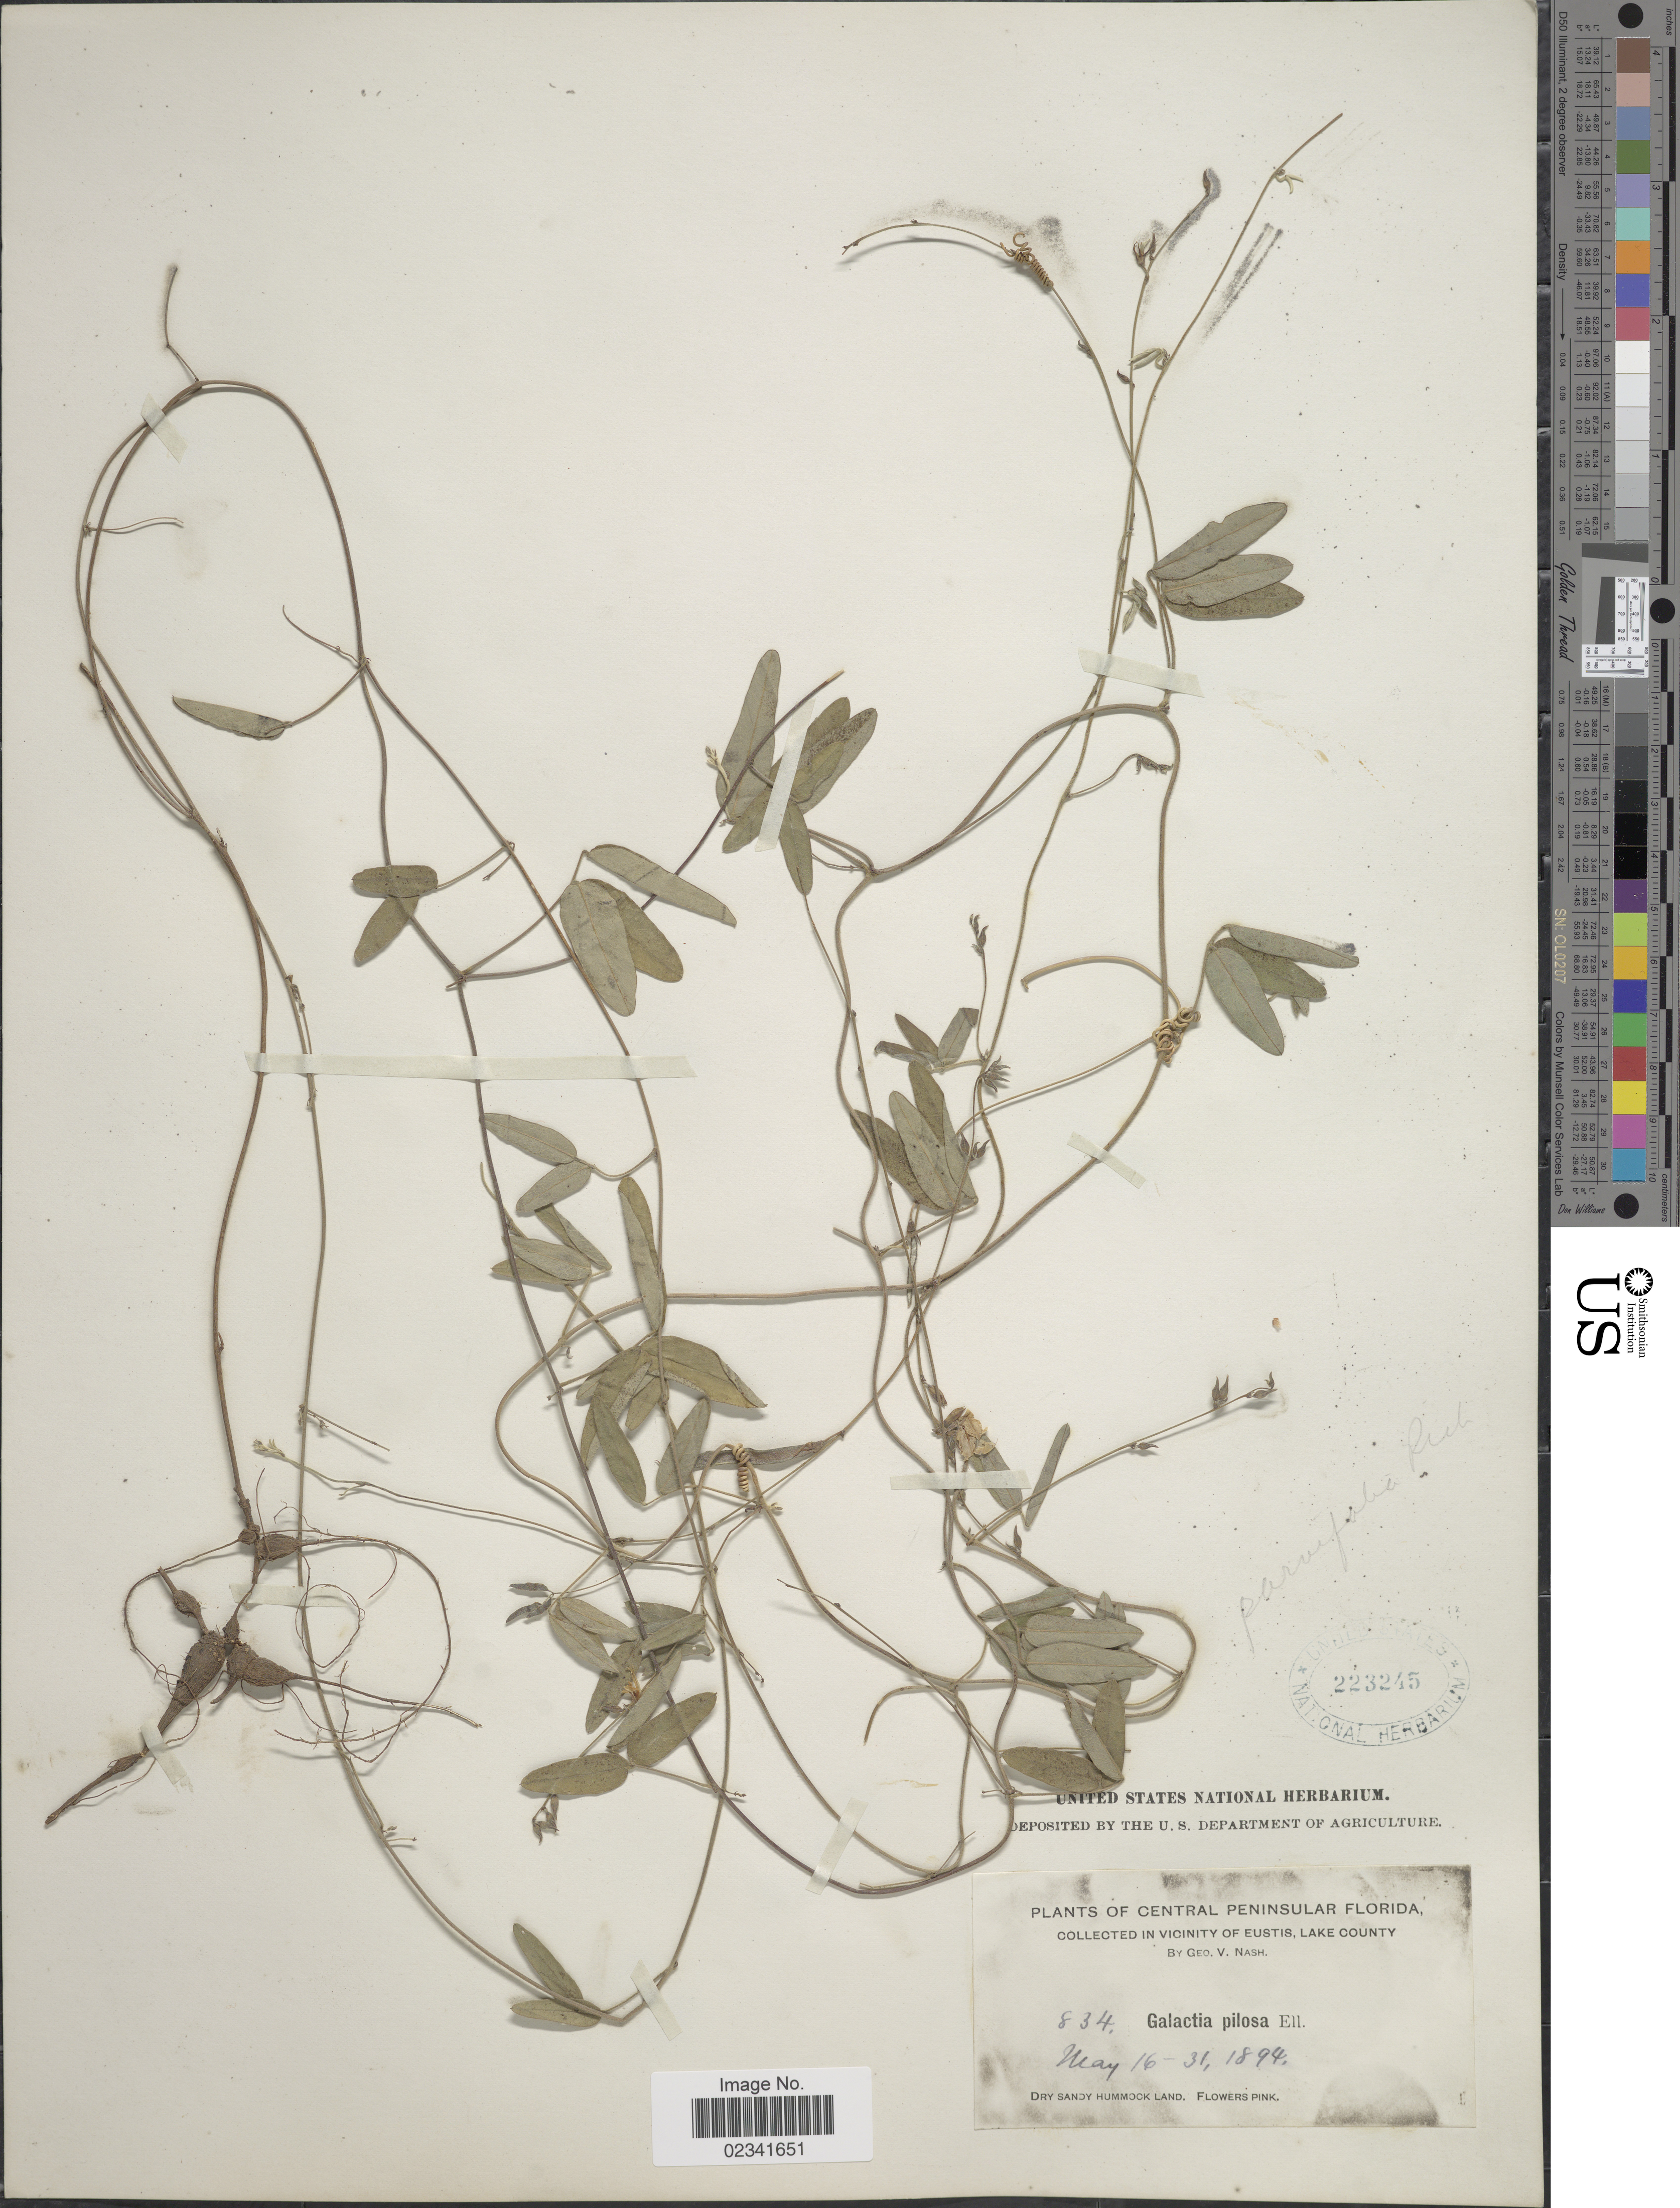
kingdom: Plantae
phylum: Tracheophyta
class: Magnoliopsida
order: Fabales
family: Fabaceae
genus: Galactia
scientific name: Galactia parvifolia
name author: A. Rich.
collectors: G. V. Nash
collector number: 834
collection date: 1894-05-16/1894-05-31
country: United States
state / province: Florida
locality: Central Peninsular Florida, vicinity of Eustis, Lake County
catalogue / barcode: US 223245